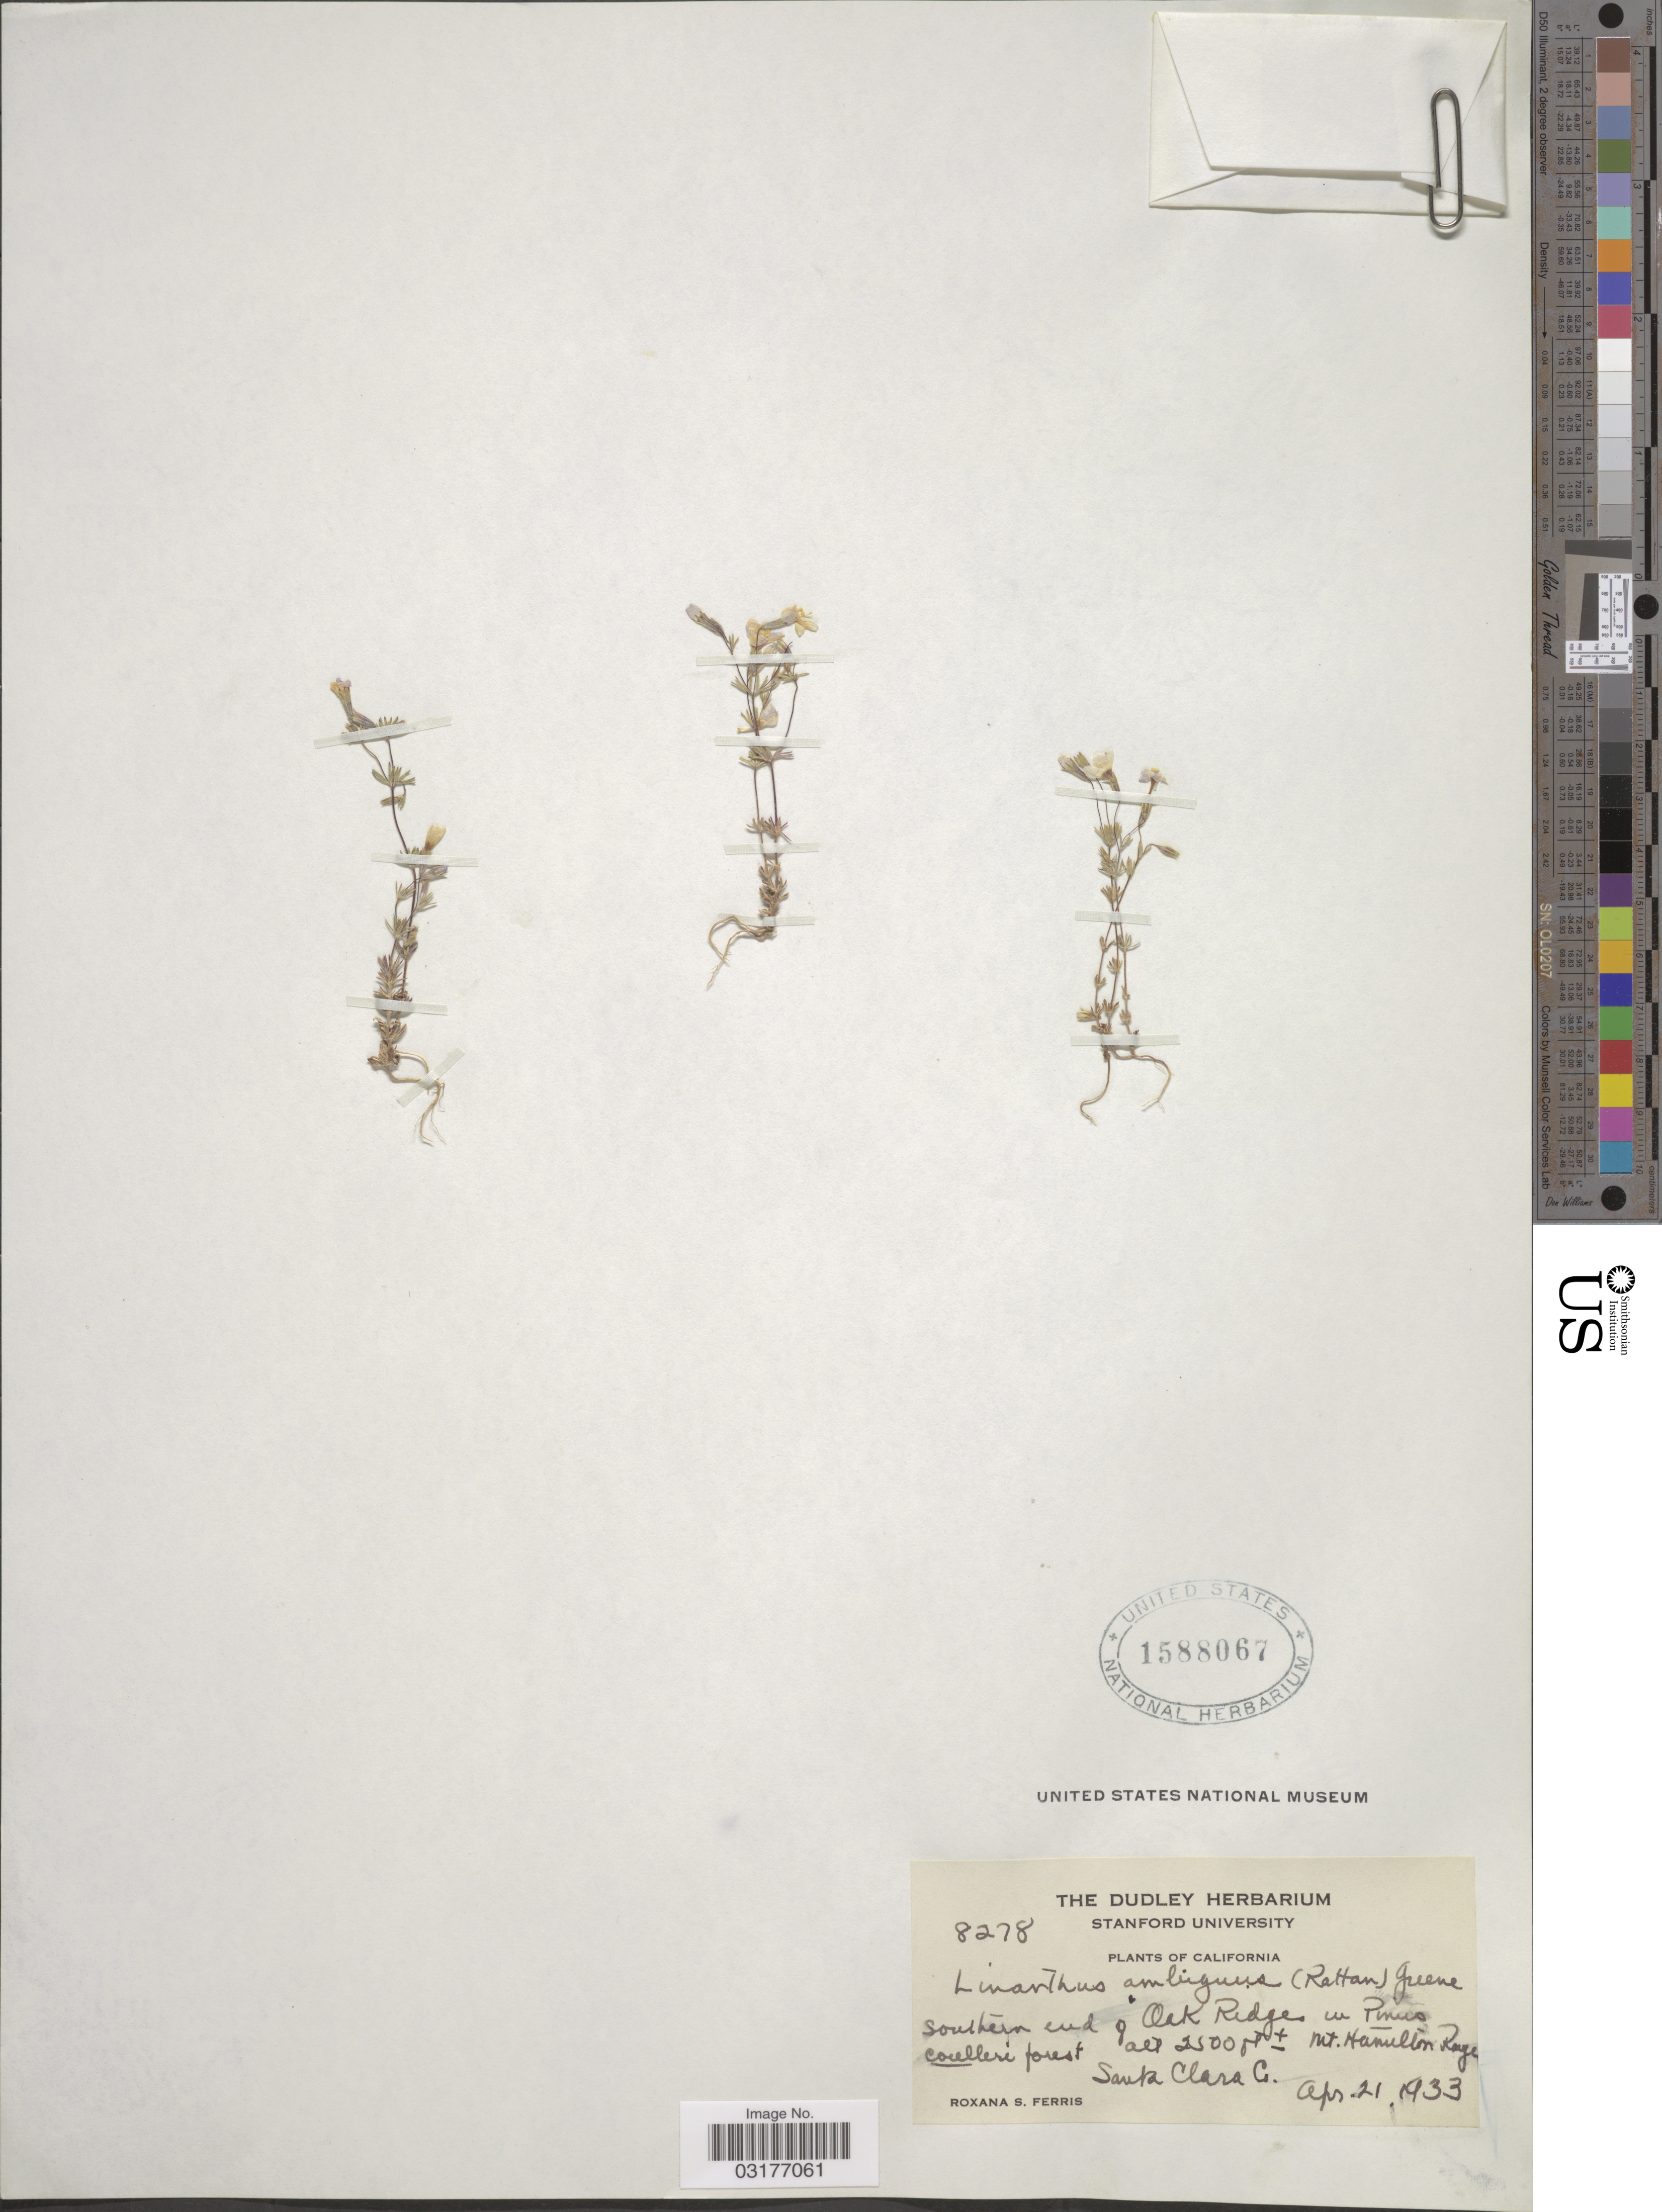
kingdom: Plantae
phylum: Tracheophyta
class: Magnoliopsida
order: Ericales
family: Polemoniaceae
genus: Leptosiphon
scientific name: Leptosiphon ambiguus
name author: (Rattan) J.M. Porter & L.A. Johnson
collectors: R. S. Ferris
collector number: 8278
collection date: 1933-04-21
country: United States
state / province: California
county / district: Santa Clara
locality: Southern end of Oak Ridge. Mt. Hamilton Range. Santa Clara Co.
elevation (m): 762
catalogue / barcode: US 1588067